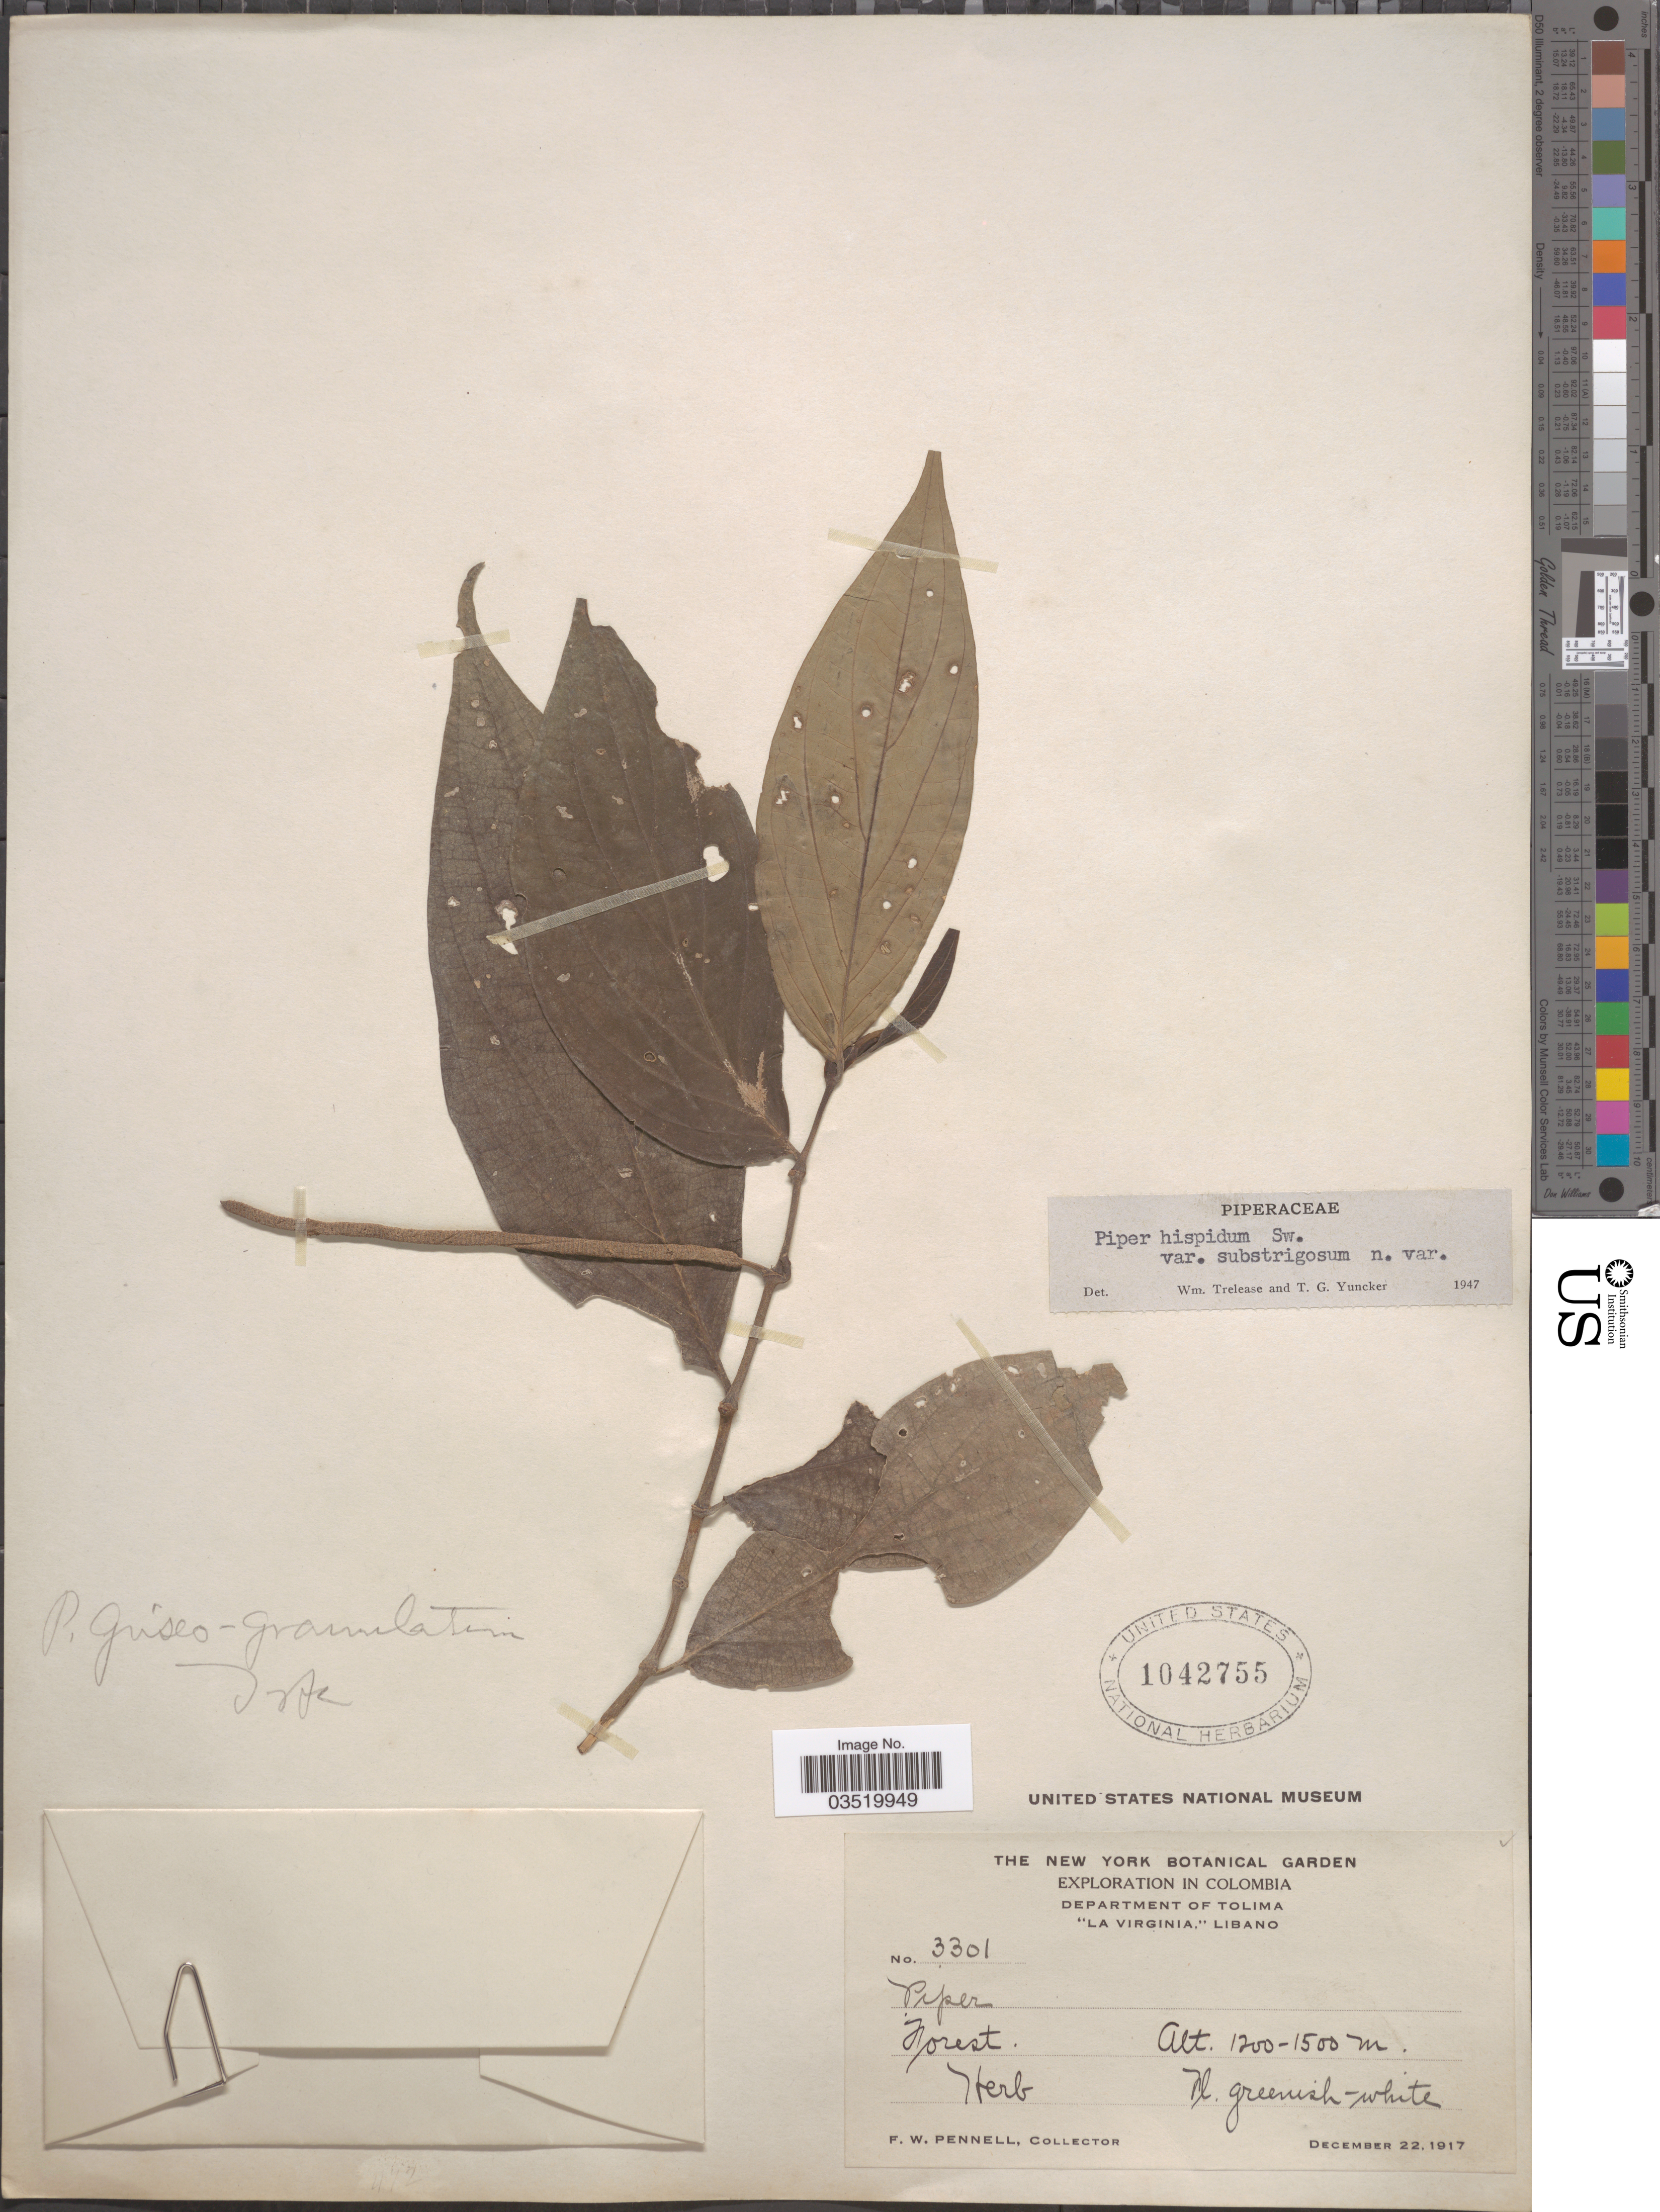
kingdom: Plantae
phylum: Tracheophyta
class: Magnoliopsida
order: Piperales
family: Piperaceae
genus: Piper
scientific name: Piper hispidum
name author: Sw.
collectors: F. W. Pennell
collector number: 3301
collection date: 1917-12-22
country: Colombia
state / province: Tolima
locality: Department of Tolima. "La Virginia," Libano.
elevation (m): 1200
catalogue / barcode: US 1042755